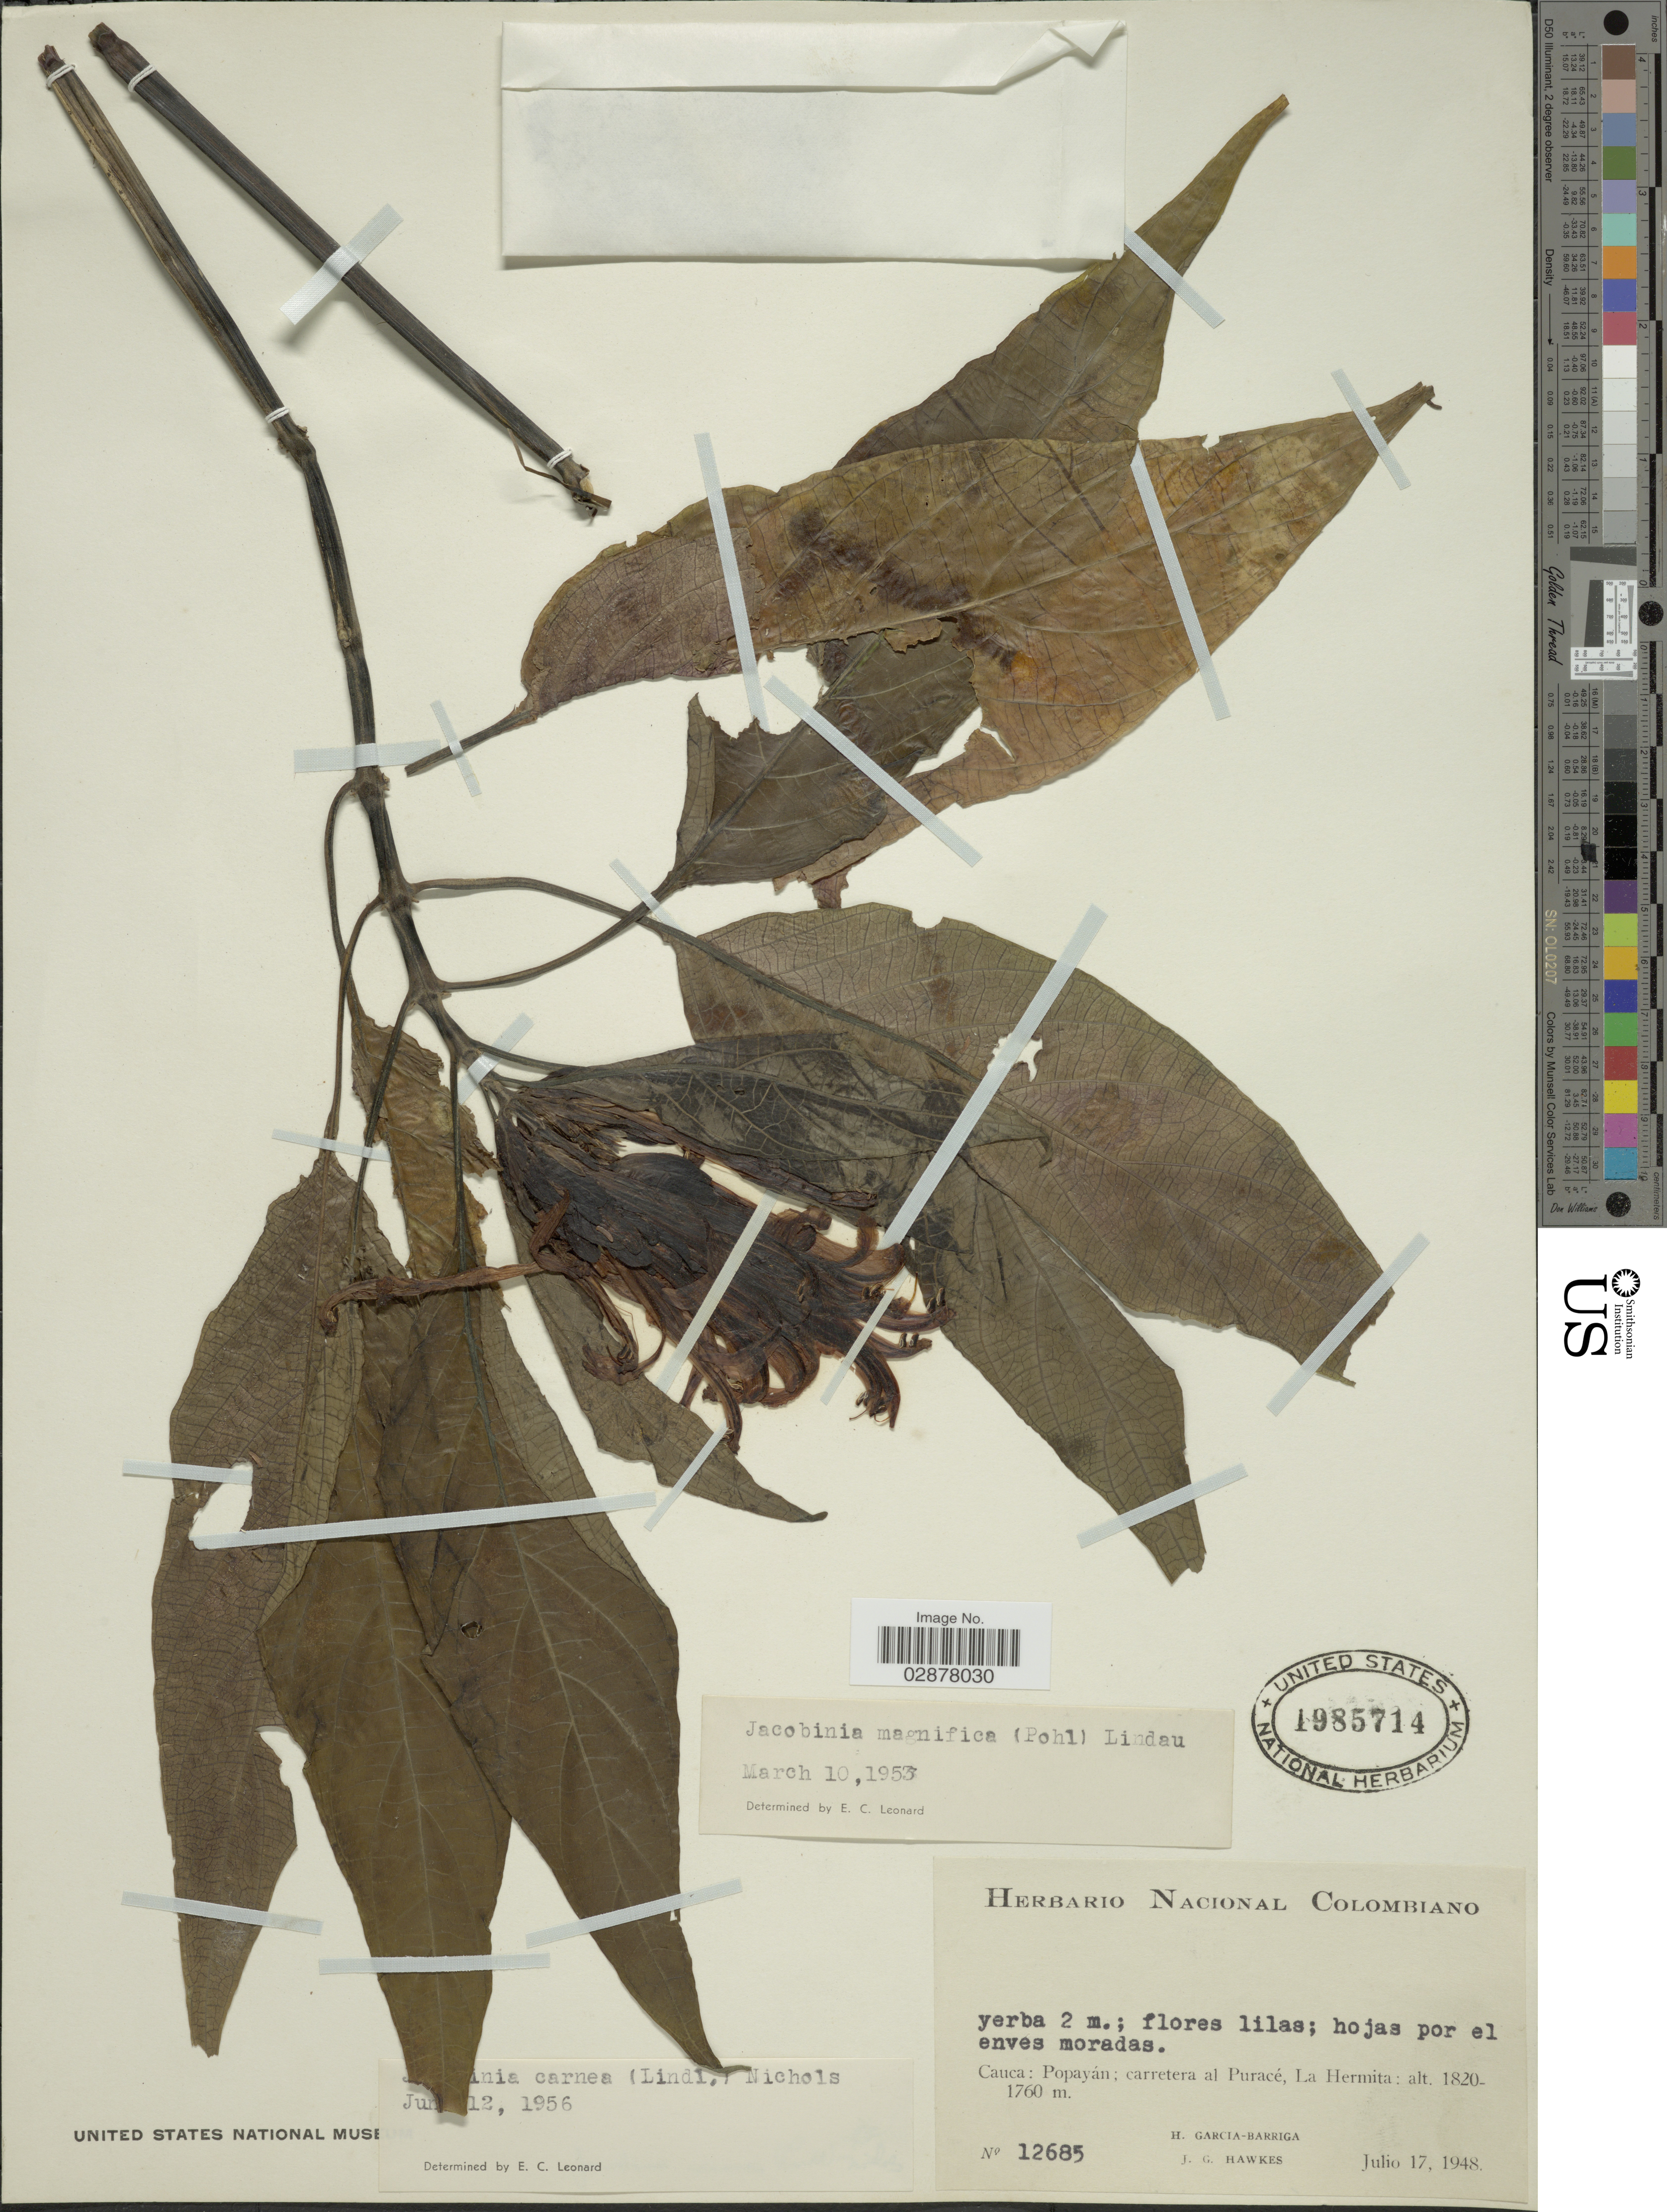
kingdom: Plantae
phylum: Tracheophyta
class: Magnoliopsida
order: Lamiales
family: Acanthaceae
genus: Justicia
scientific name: Justicia carnea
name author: Lindl.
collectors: H. García Barriga & J. Hawkes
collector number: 12685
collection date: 1948-07-17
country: Colombia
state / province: Cauca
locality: Popayán, carretera al Puracé, La Hermita.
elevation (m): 1760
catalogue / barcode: US 1985714